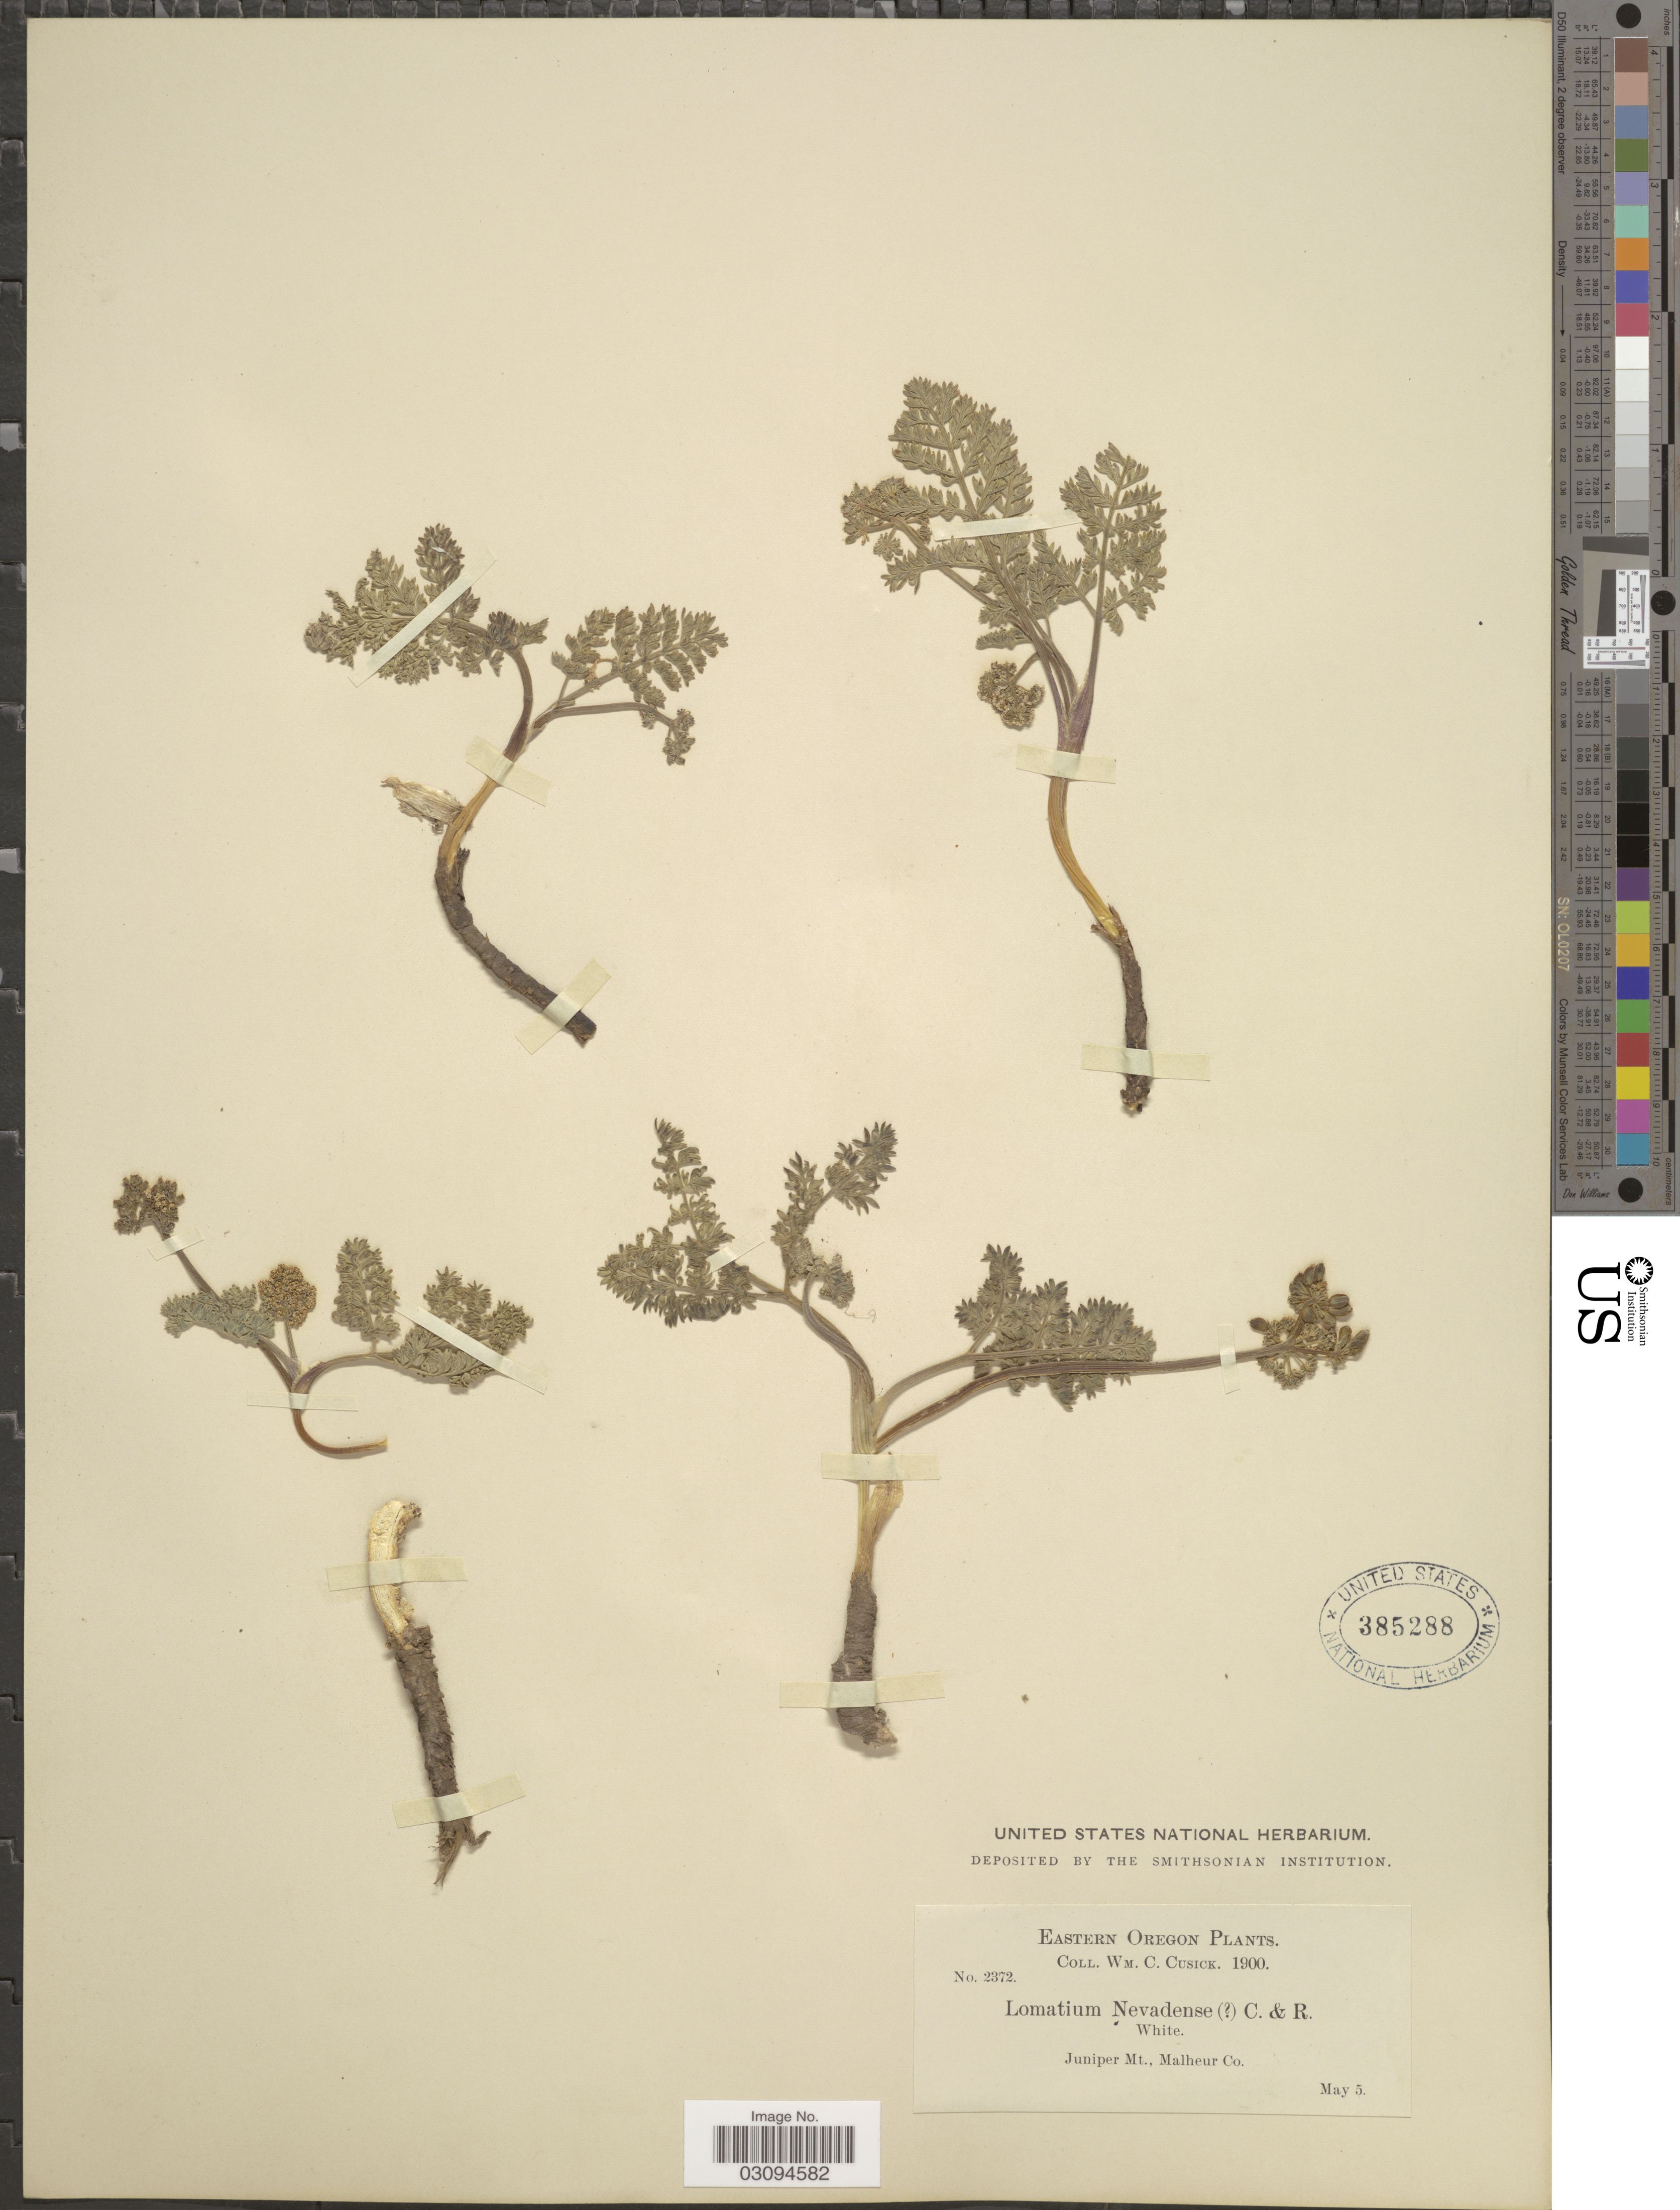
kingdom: Plantae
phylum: Tracheophyta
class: Magnoliopsida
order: Apiales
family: Apiaceae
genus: Lomatium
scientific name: Lomatium nevadense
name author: (S. Watson) J.M. Coult. & Rose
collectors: W. C. Cusick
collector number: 2372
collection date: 1900-05-05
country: United States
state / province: Oregon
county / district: Malheur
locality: Eastern Oregon. Juniper Mt., Malheur Co.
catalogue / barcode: US 385288